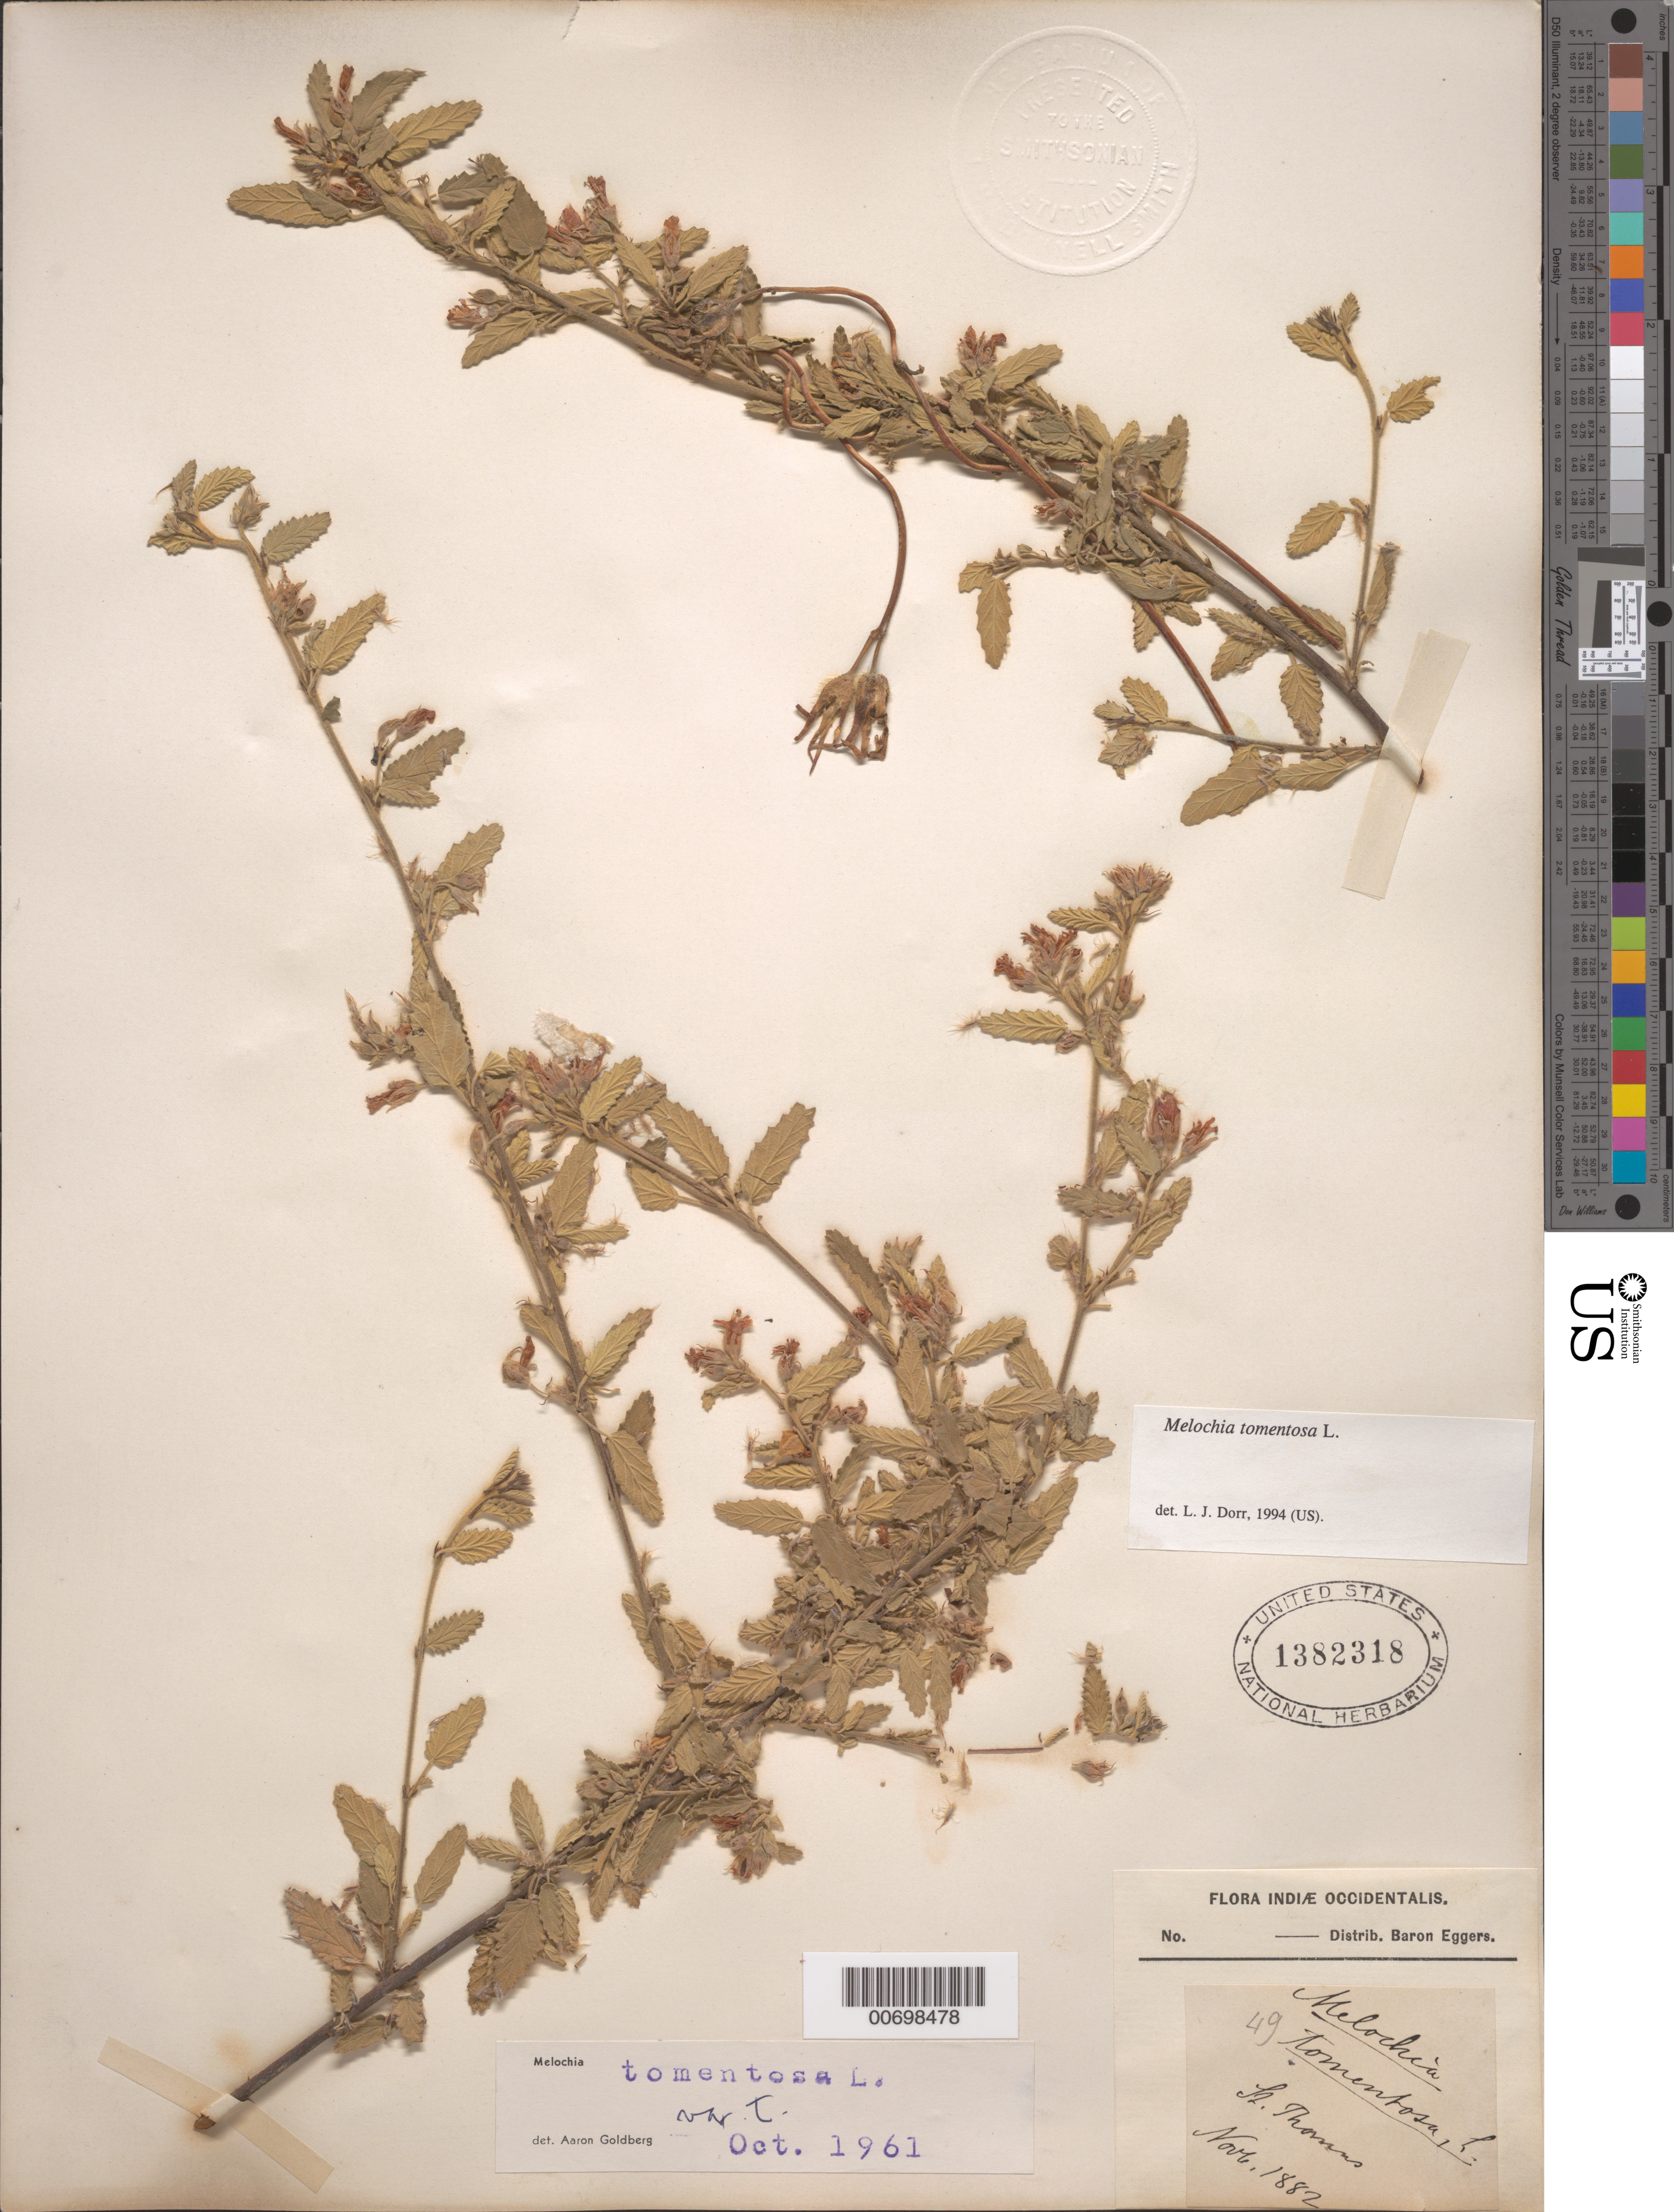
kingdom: Plantae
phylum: Tracheophyta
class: Magnoliopsida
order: Malvales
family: Malvaceae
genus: Melochia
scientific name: Melochia tomentosa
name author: L.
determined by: Goldberg, Aaron, (US), NMNH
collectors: H. F. A. von Eggers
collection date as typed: Nov 1882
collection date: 1882-11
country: U.S. Virgin Islands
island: St. Thomas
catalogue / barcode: US 1382318